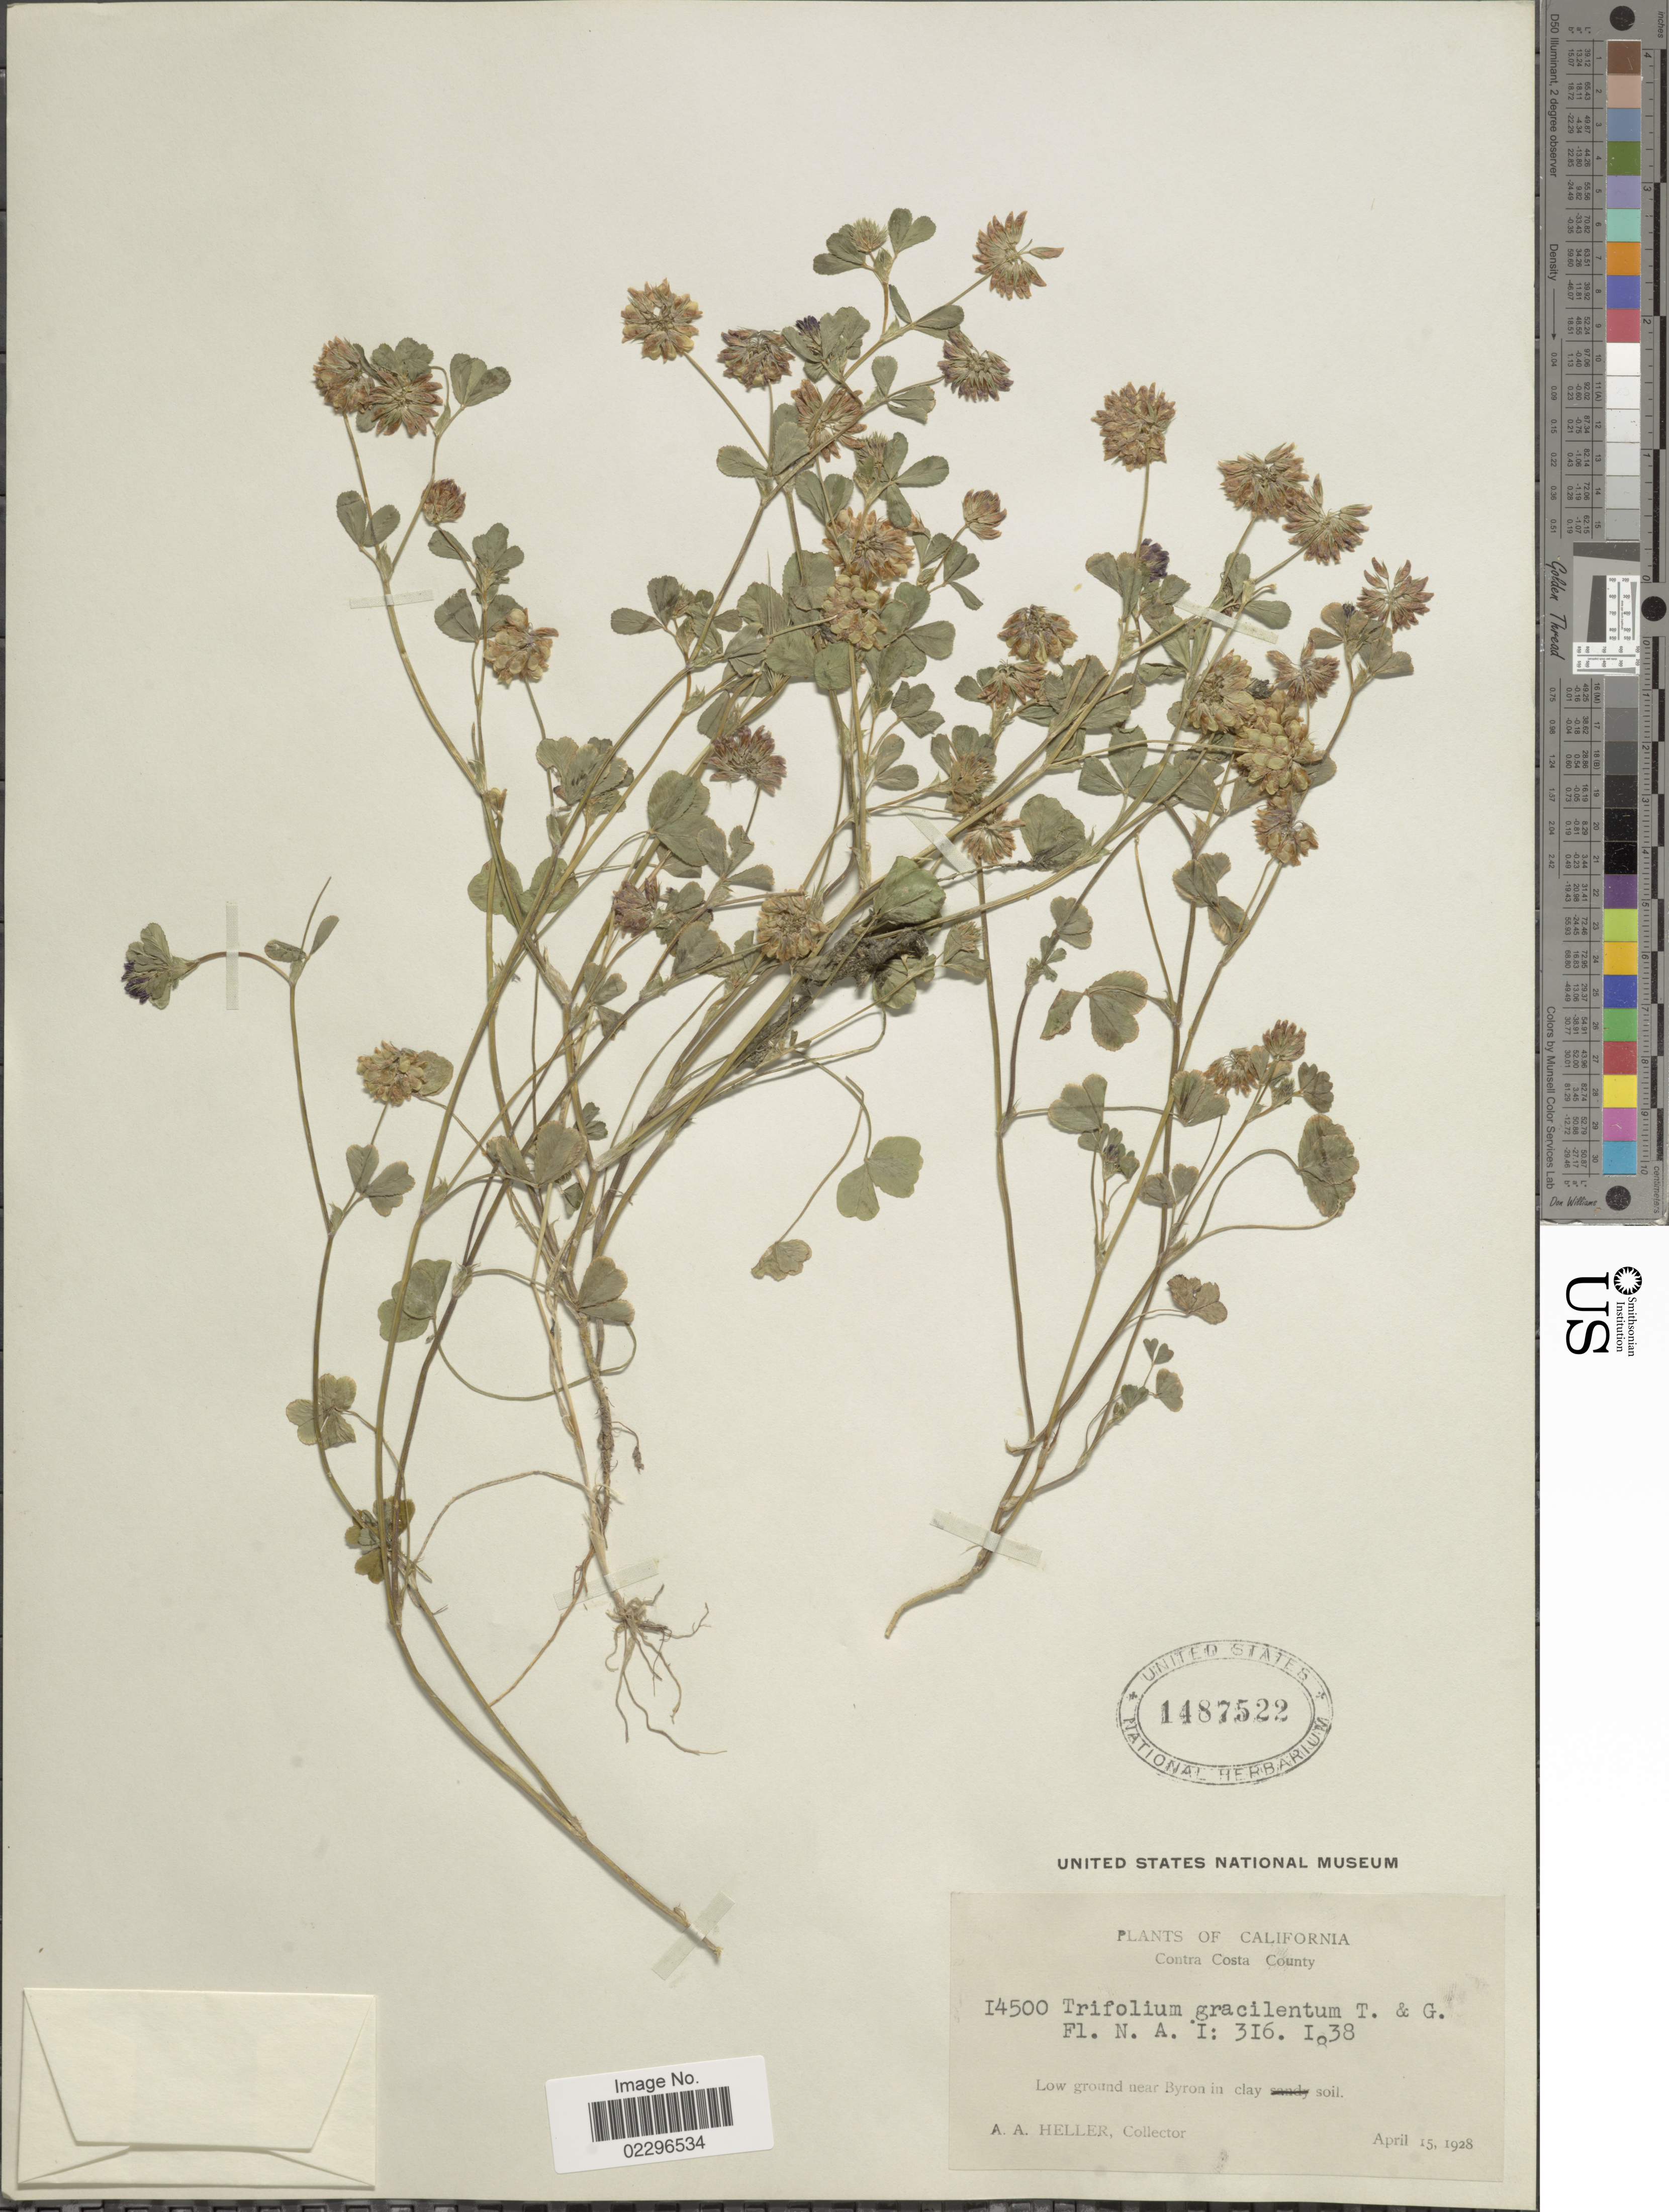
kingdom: Plantae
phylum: Tracheophyta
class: Magnoliopsida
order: Fabales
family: Fabaceae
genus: Trifolium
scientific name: Trifolium gracilentum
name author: Torr. & A. Gray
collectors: A. A. Heller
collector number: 14500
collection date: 1928-04-15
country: United States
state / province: California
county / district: Contra Costa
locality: Contra Cosa County, Low ground near Byron in clay soil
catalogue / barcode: US 1487522